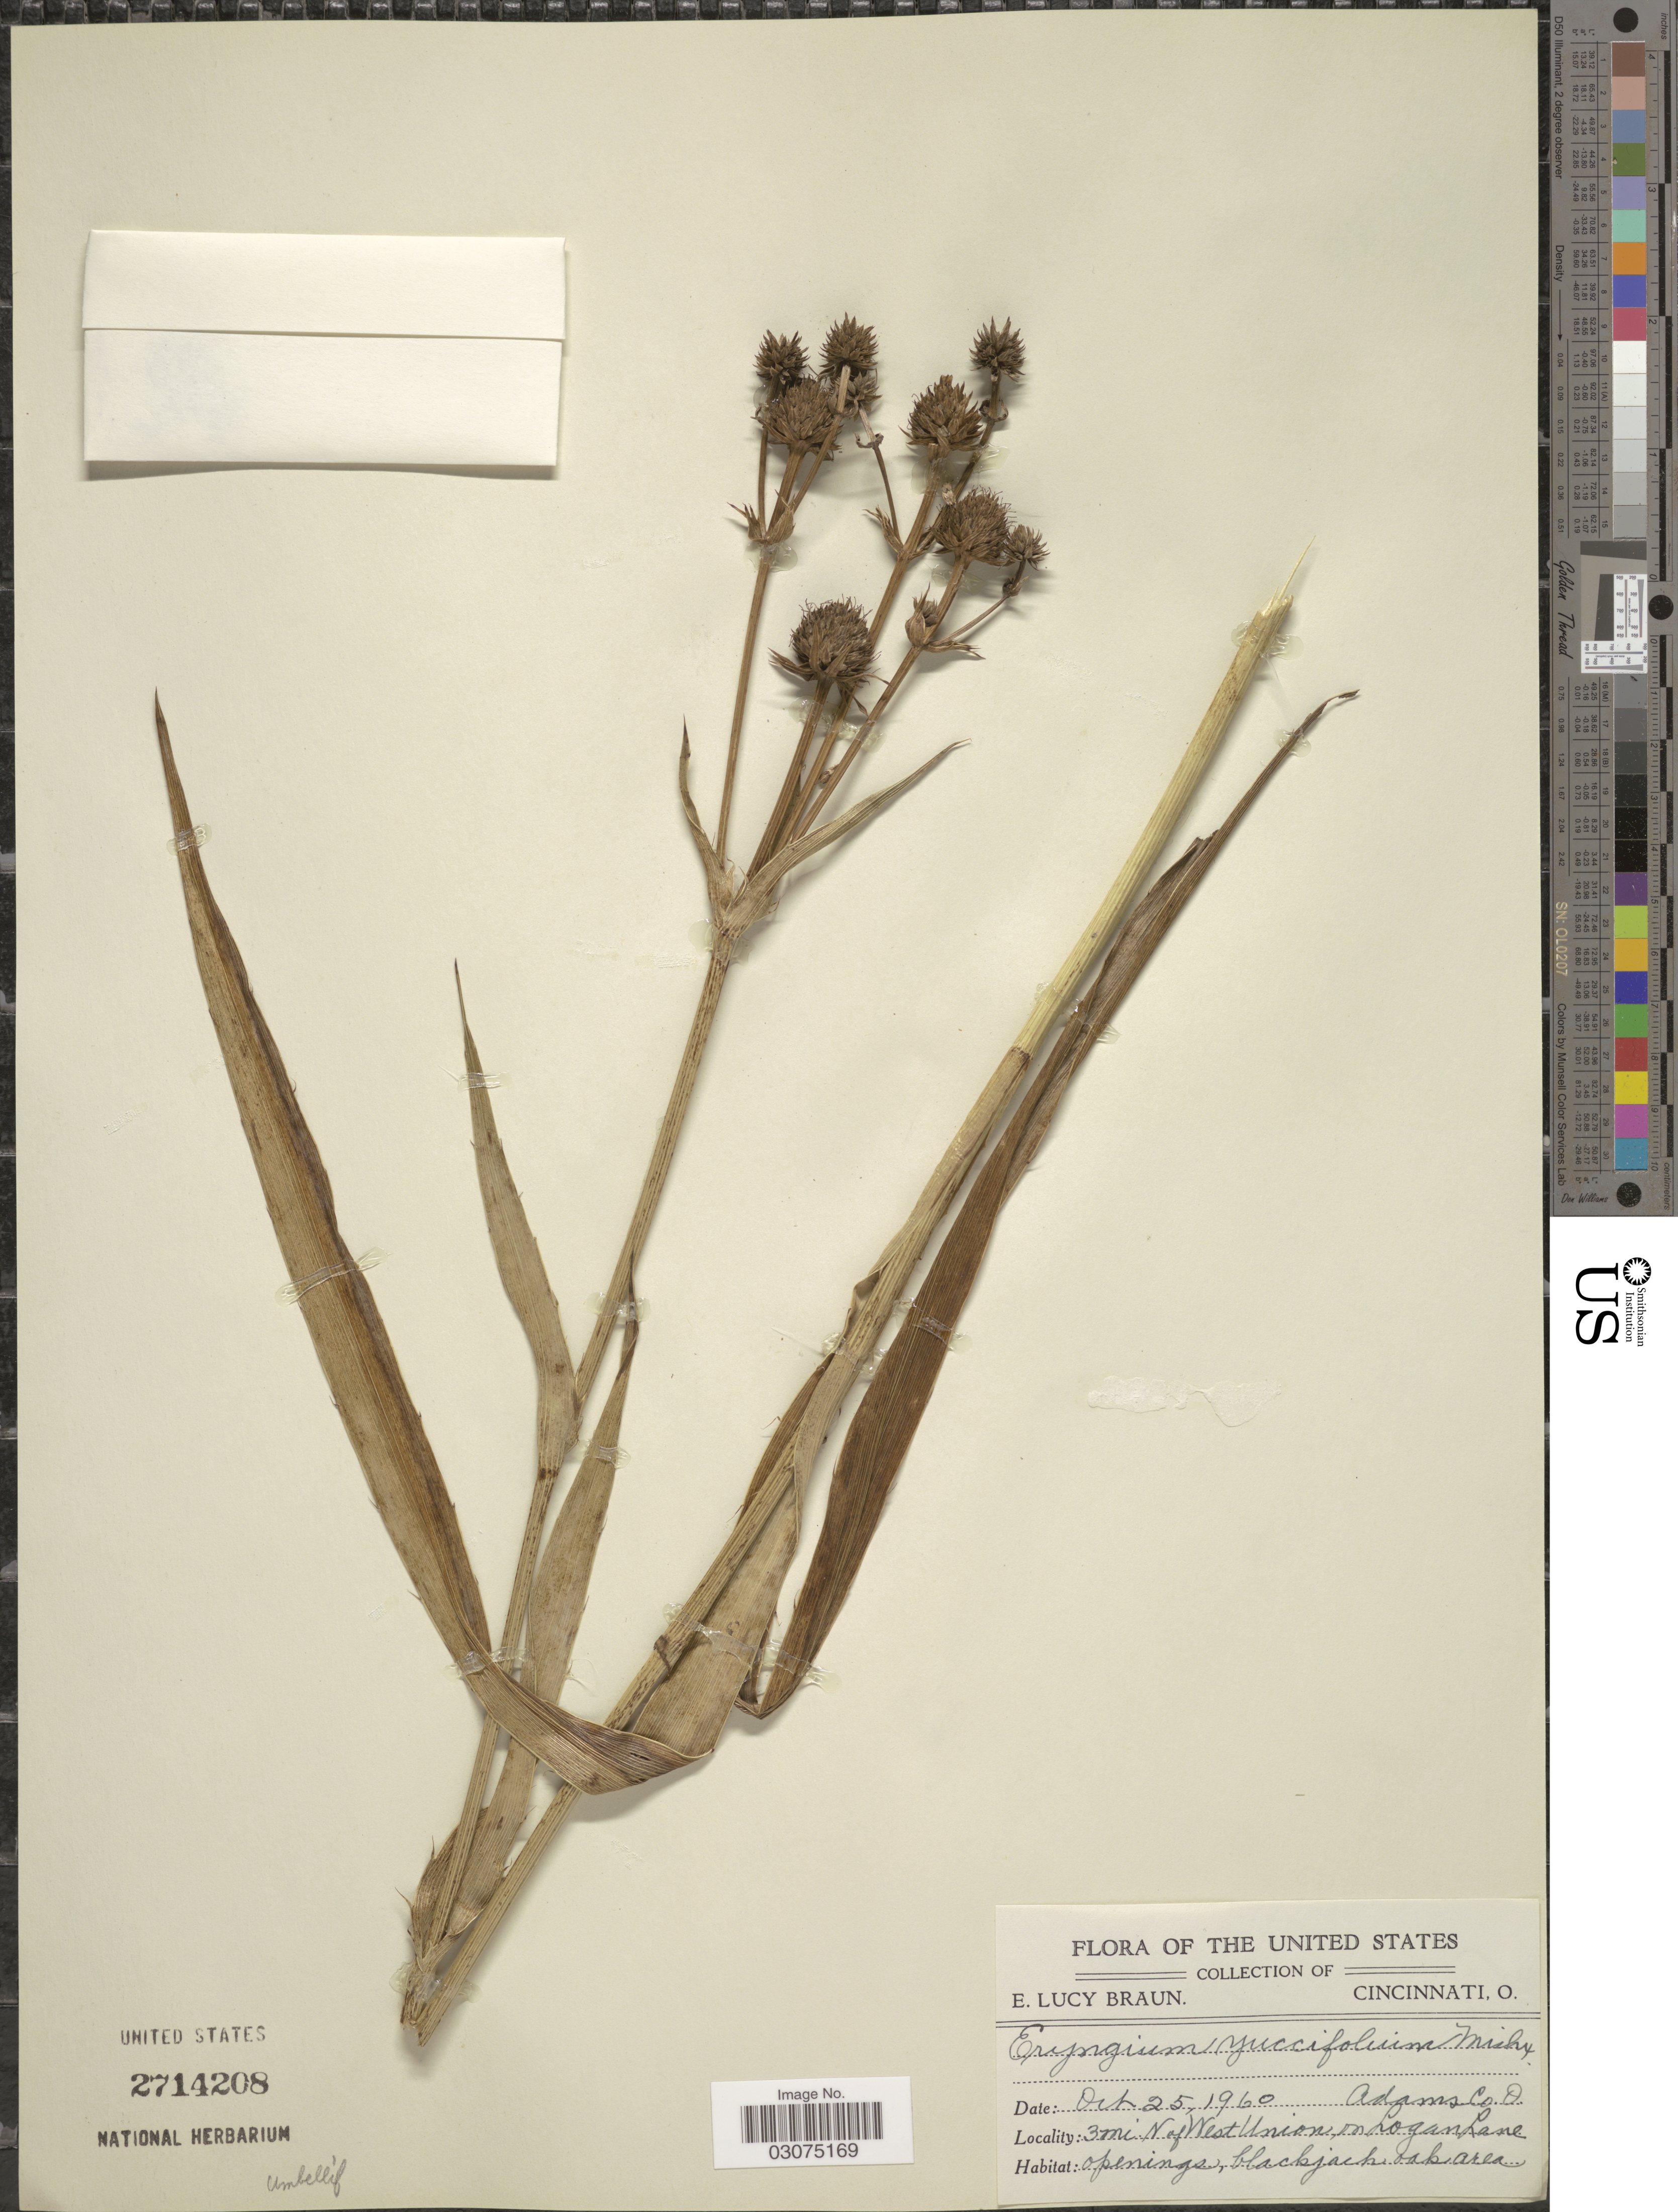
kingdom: Plantae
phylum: Tracheophyta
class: Magnoliopsida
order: Apiales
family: Apiaceae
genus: Eryngium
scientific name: Eryngium yuccifolium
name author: Michx.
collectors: E. L. Braun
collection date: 1960-10-25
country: United States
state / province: Ohio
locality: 3 mi. N. of West Union, on Logan Lane. Adams Co.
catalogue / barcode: US 2714208